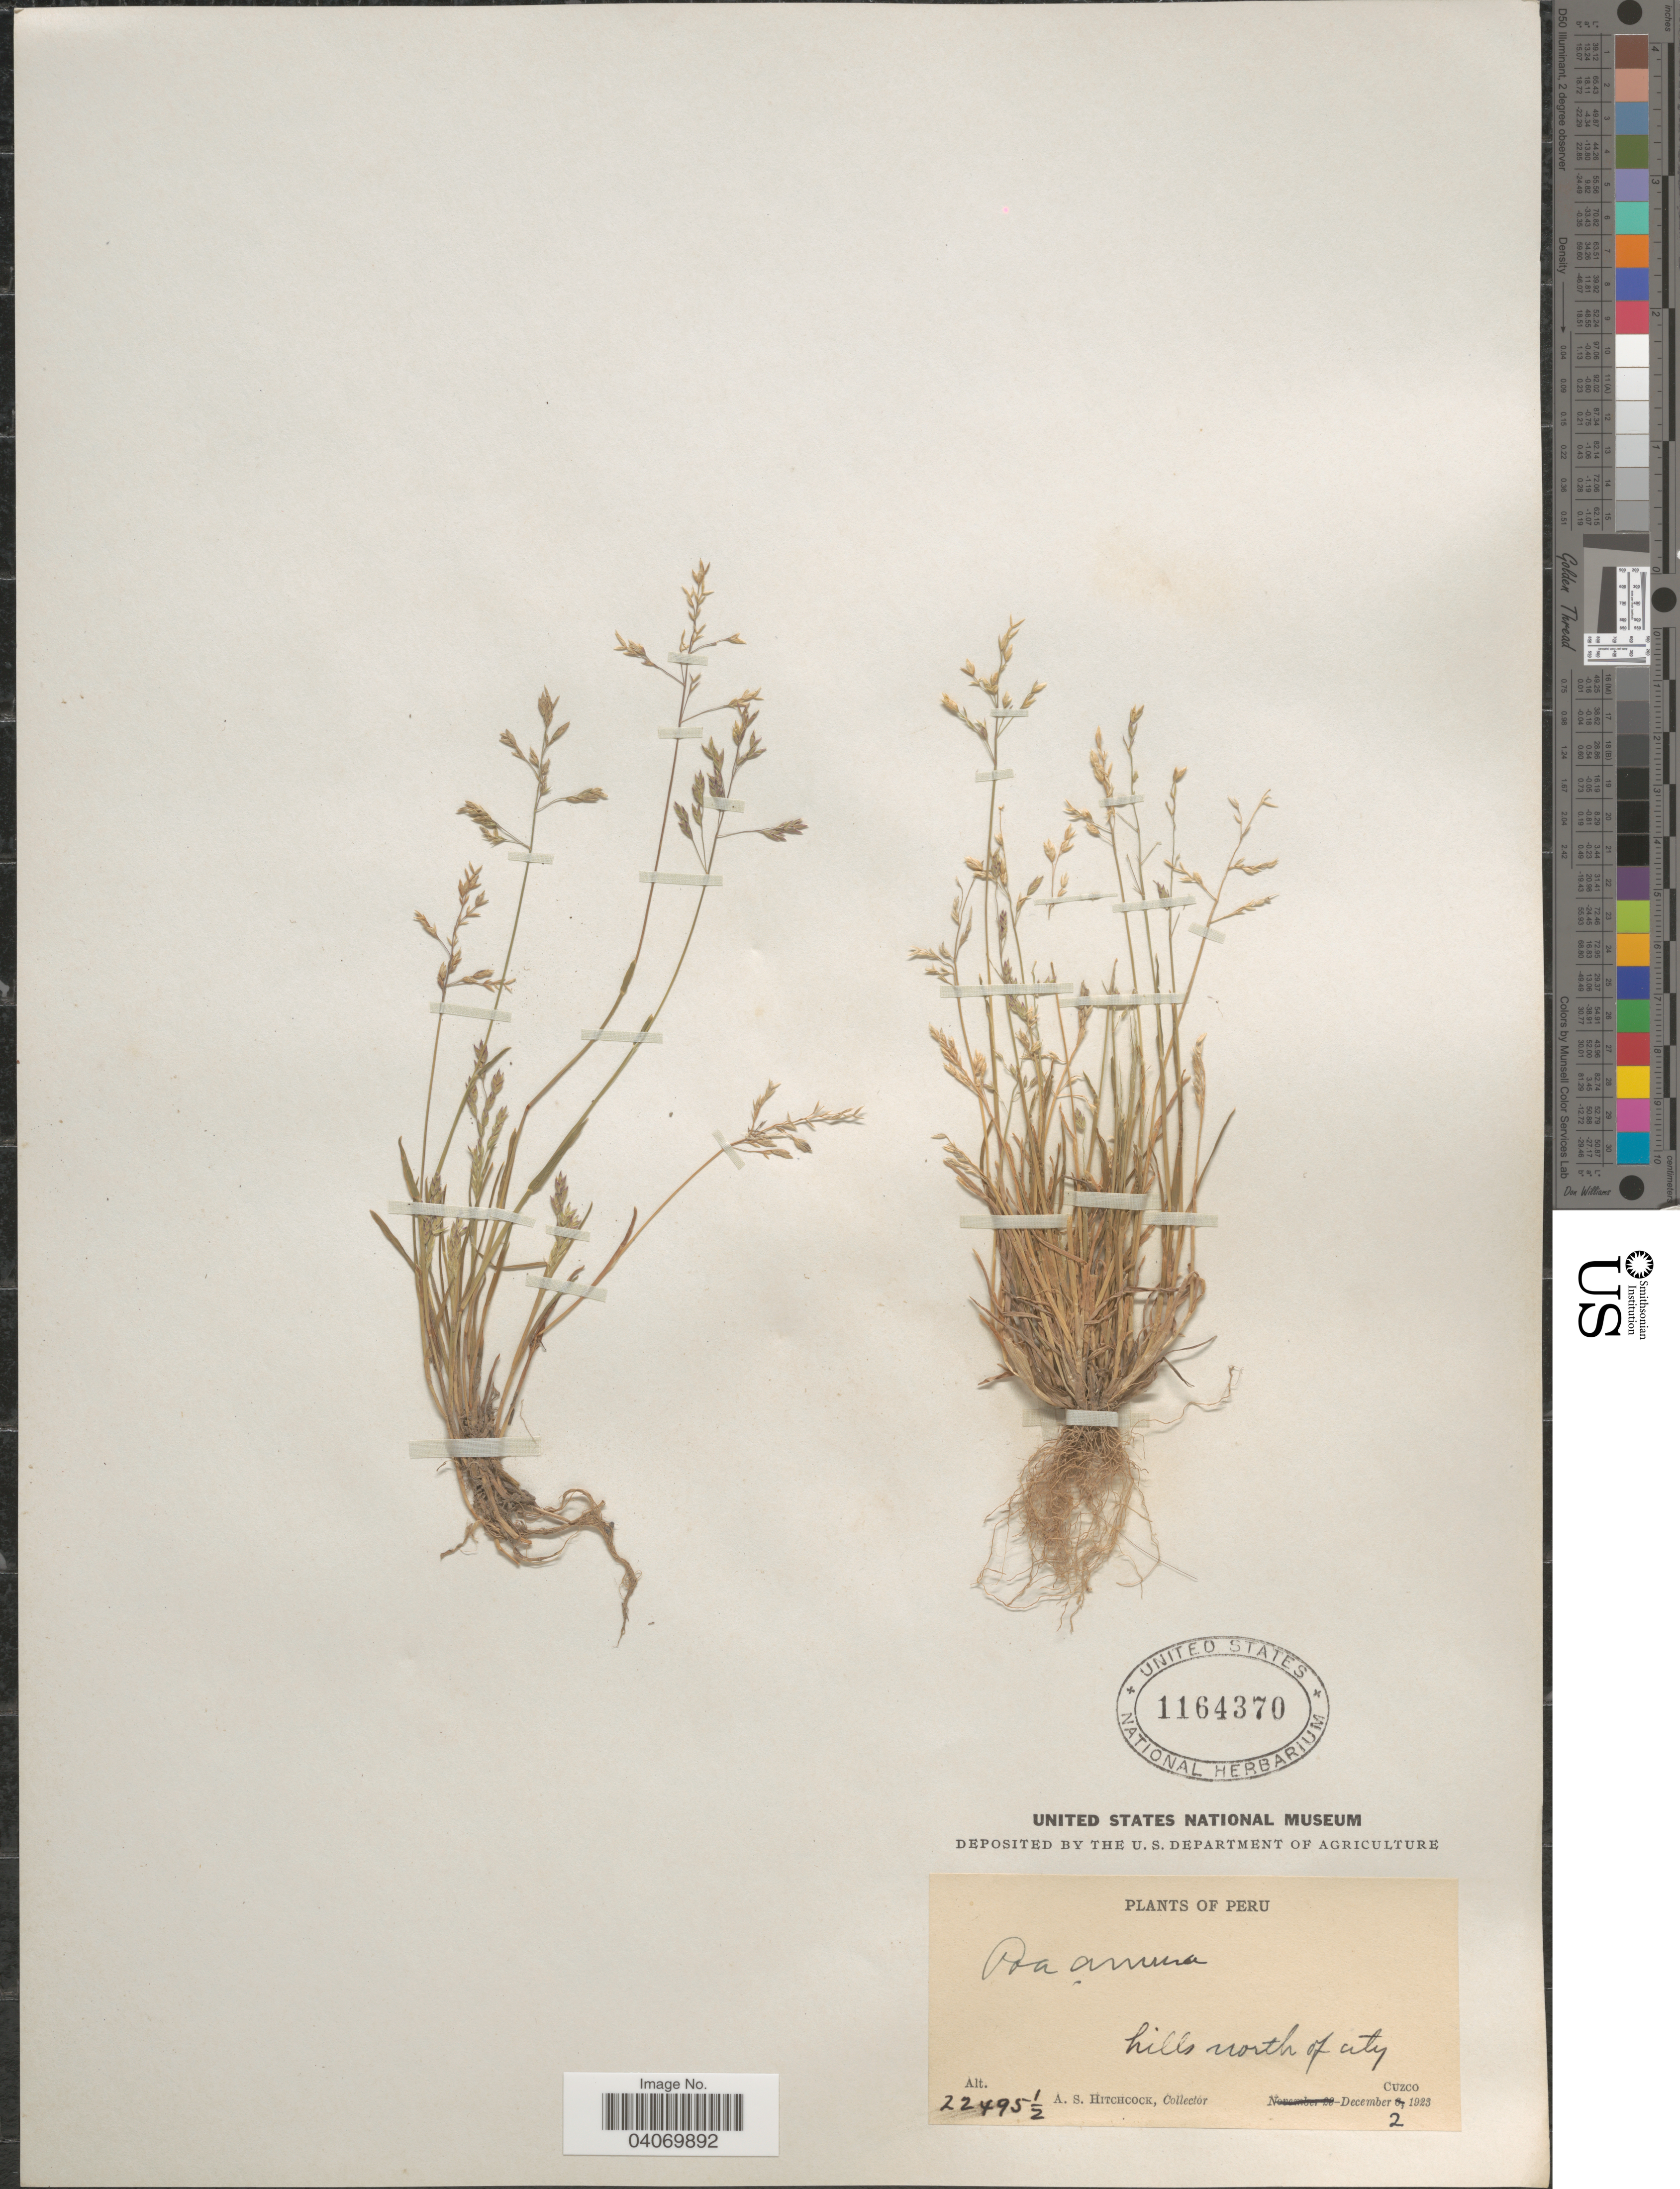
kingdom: Plantae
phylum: Tracheophyta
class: Liliopsida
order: Poales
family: Poaceae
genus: Poa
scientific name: Poa annua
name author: L.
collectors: A. S. Hitchcock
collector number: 22495½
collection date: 1923-12-02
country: Peru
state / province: Cusco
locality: Hills north of city. Cuzco.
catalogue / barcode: US 1164370